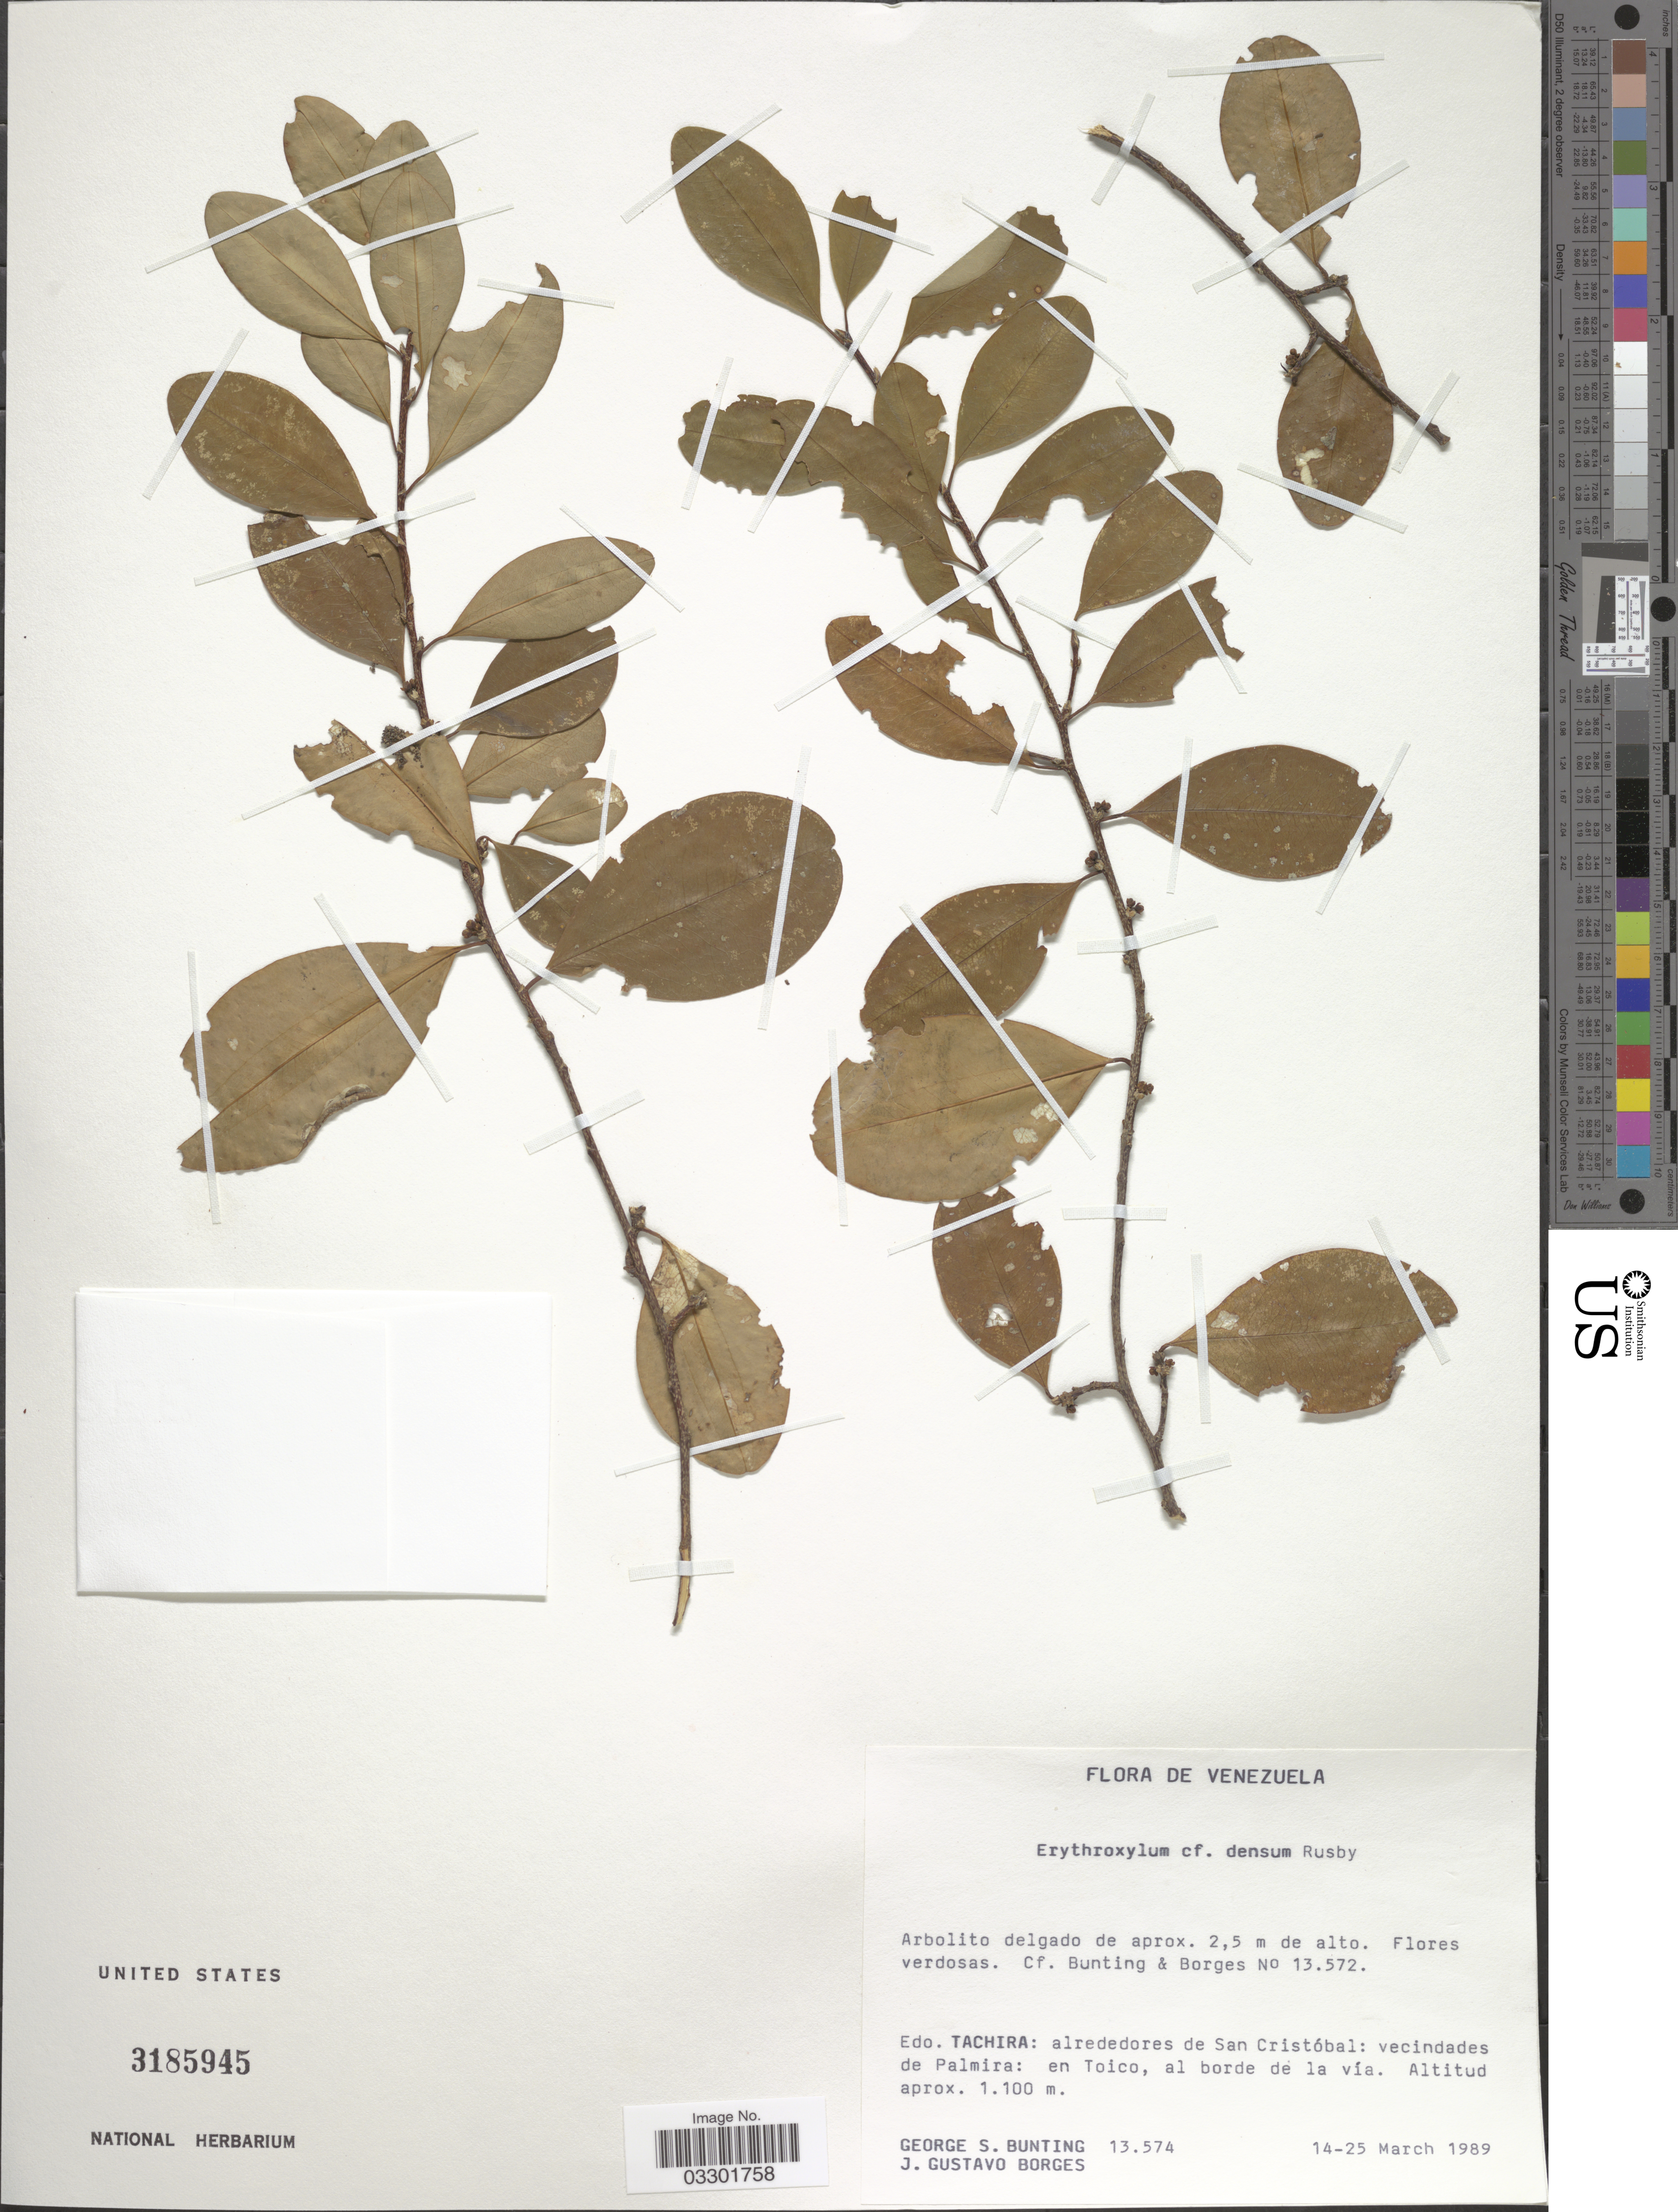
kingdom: Plantae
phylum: Tracheophyta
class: Magnoliopsida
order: Malpighiales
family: Erythroxylaceae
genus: Erythroxylum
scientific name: Erythroxylum densum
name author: Rusby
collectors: G. S. Bunting & J. Borges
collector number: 13574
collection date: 1989-03-14/1989-03-25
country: Venezuela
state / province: Tachira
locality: Arededores de San Cristóbal: vecindades de Palmira: en Toico, al borde de la via.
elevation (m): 1100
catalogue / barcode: US 3185945